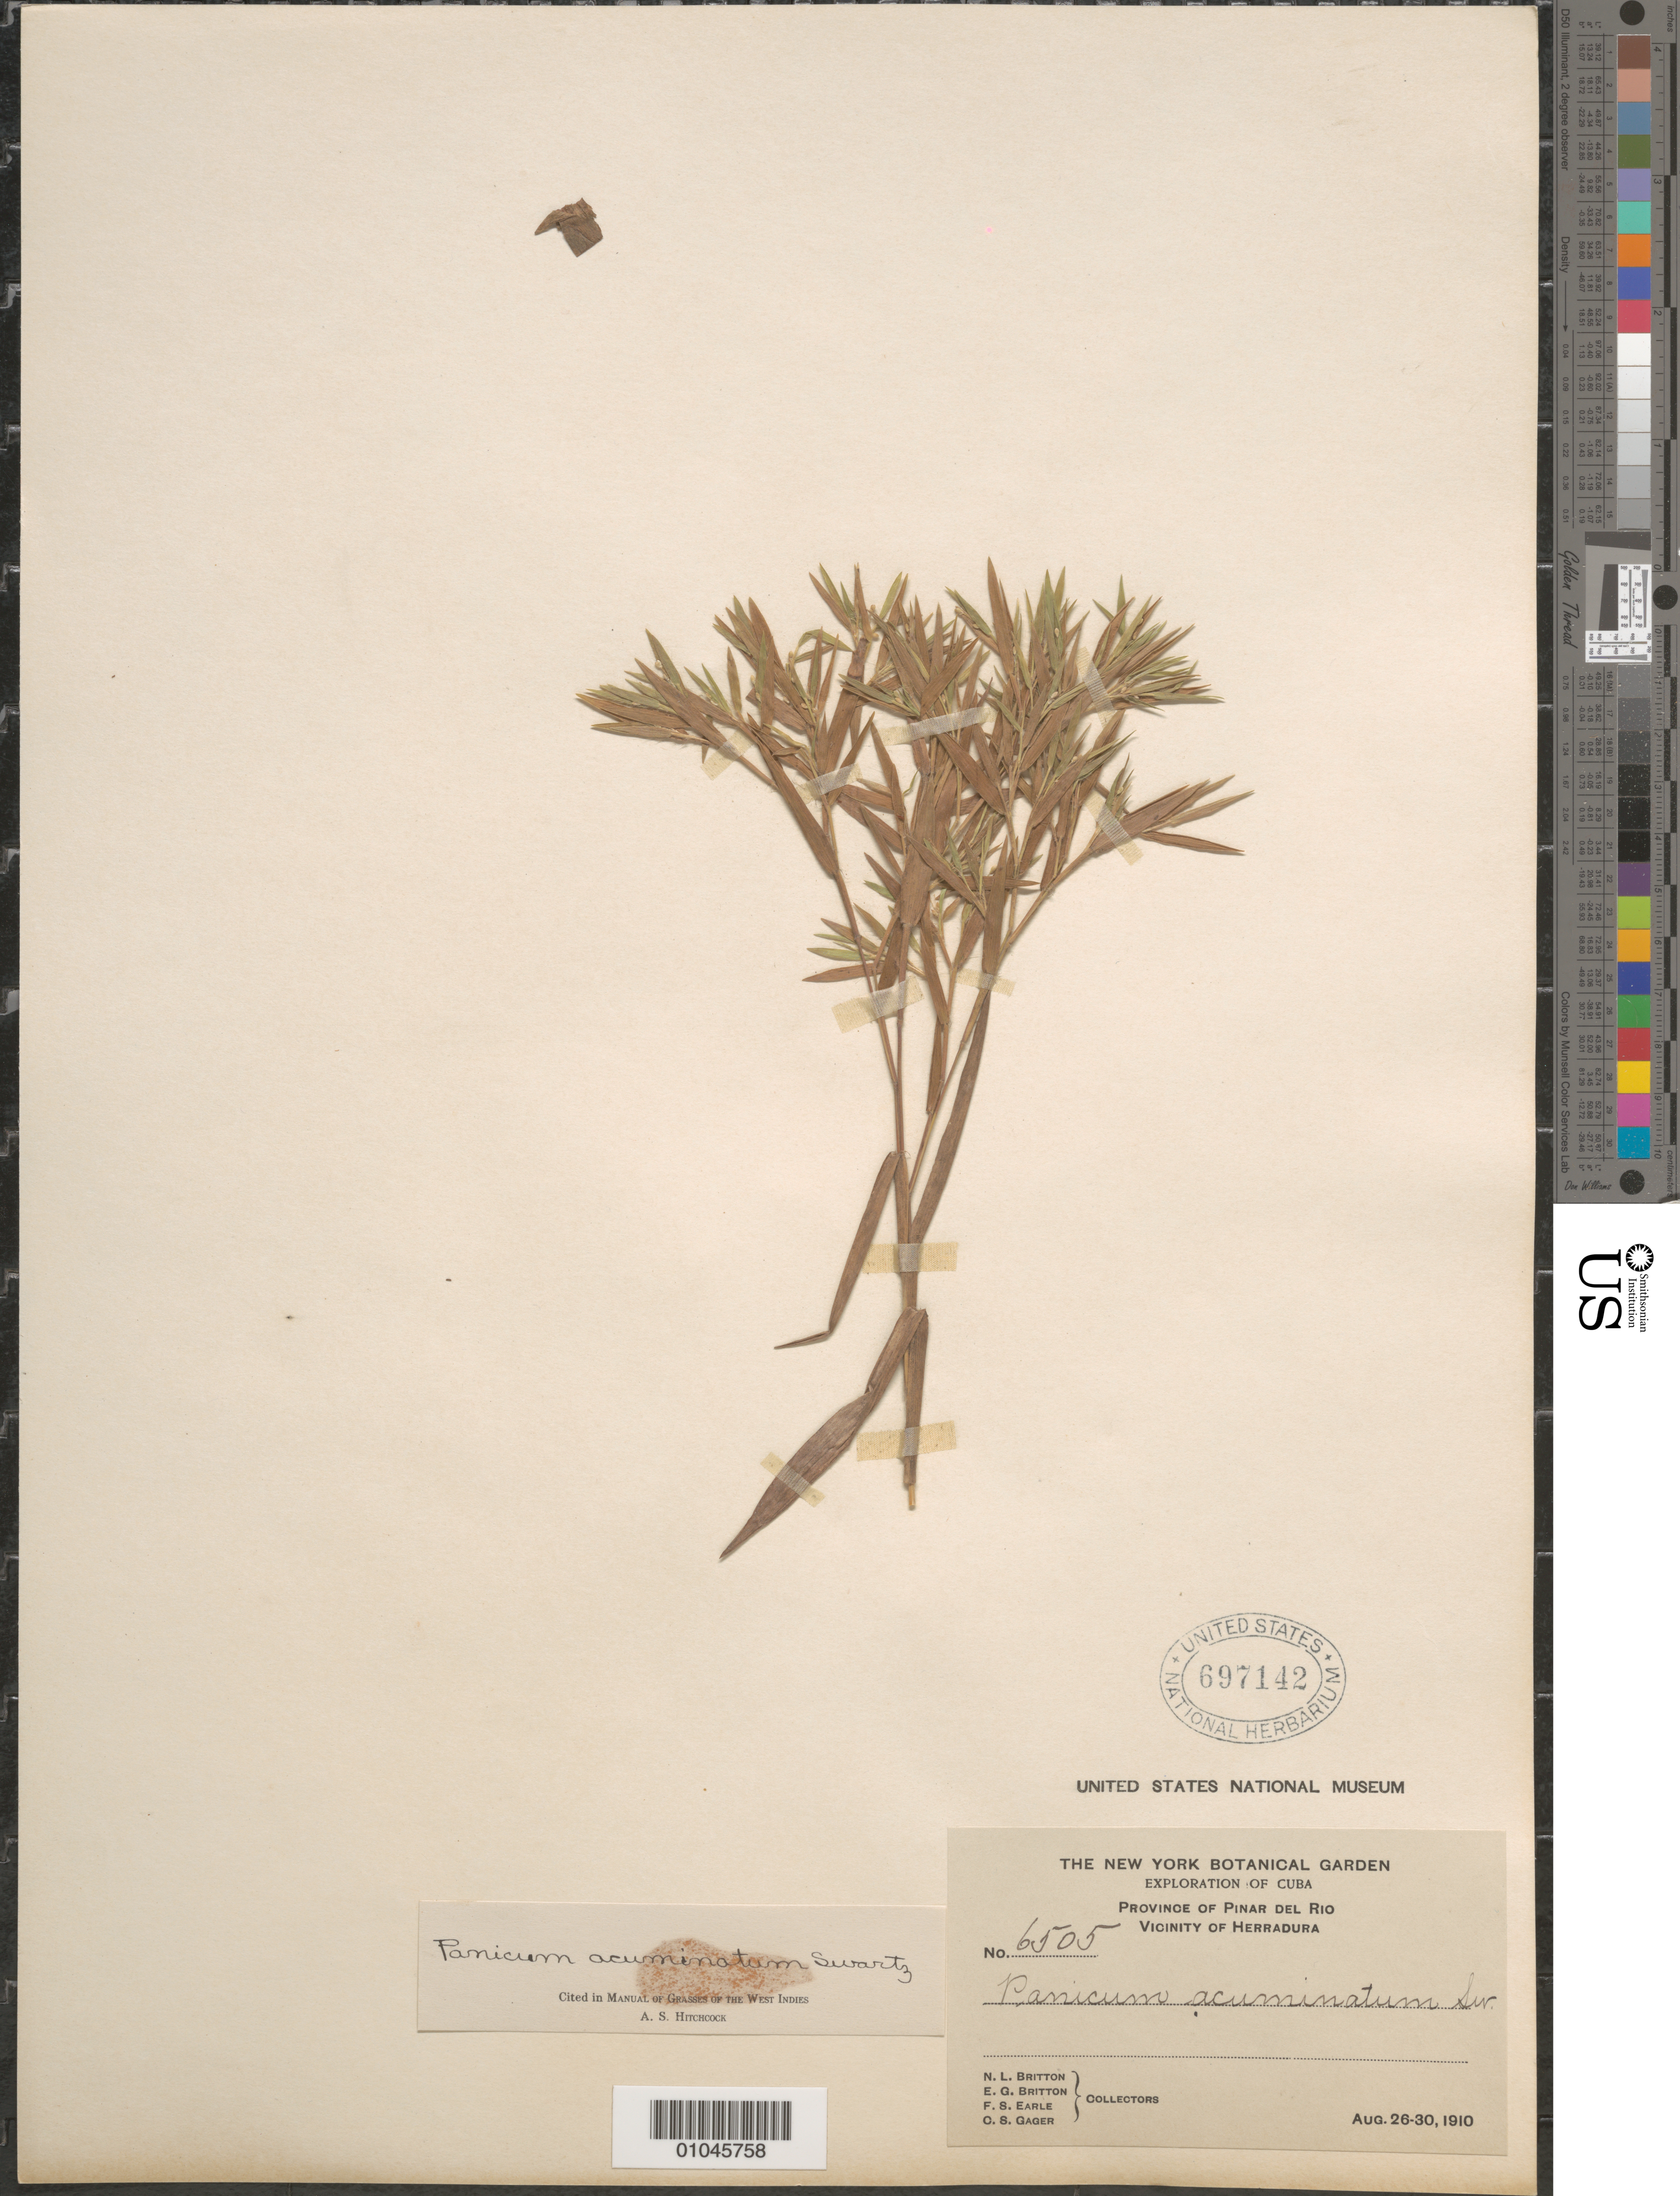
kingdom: Plantae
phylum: Tracheophyta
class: Liliopsida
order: Poales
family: Poaceae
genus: Panicum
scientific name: Panicum acuminatum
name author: Sw.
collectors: N. Britton, E. G. Britton, F. S. Earle & C. Gager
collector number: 6505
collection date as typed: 26 Aug 1910 to 30 Aug 1910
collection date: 1910-08-26/1910-08-30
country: Cuba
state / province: Pinar del Rio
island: Cuba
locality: Herradura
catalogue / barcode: US 697142